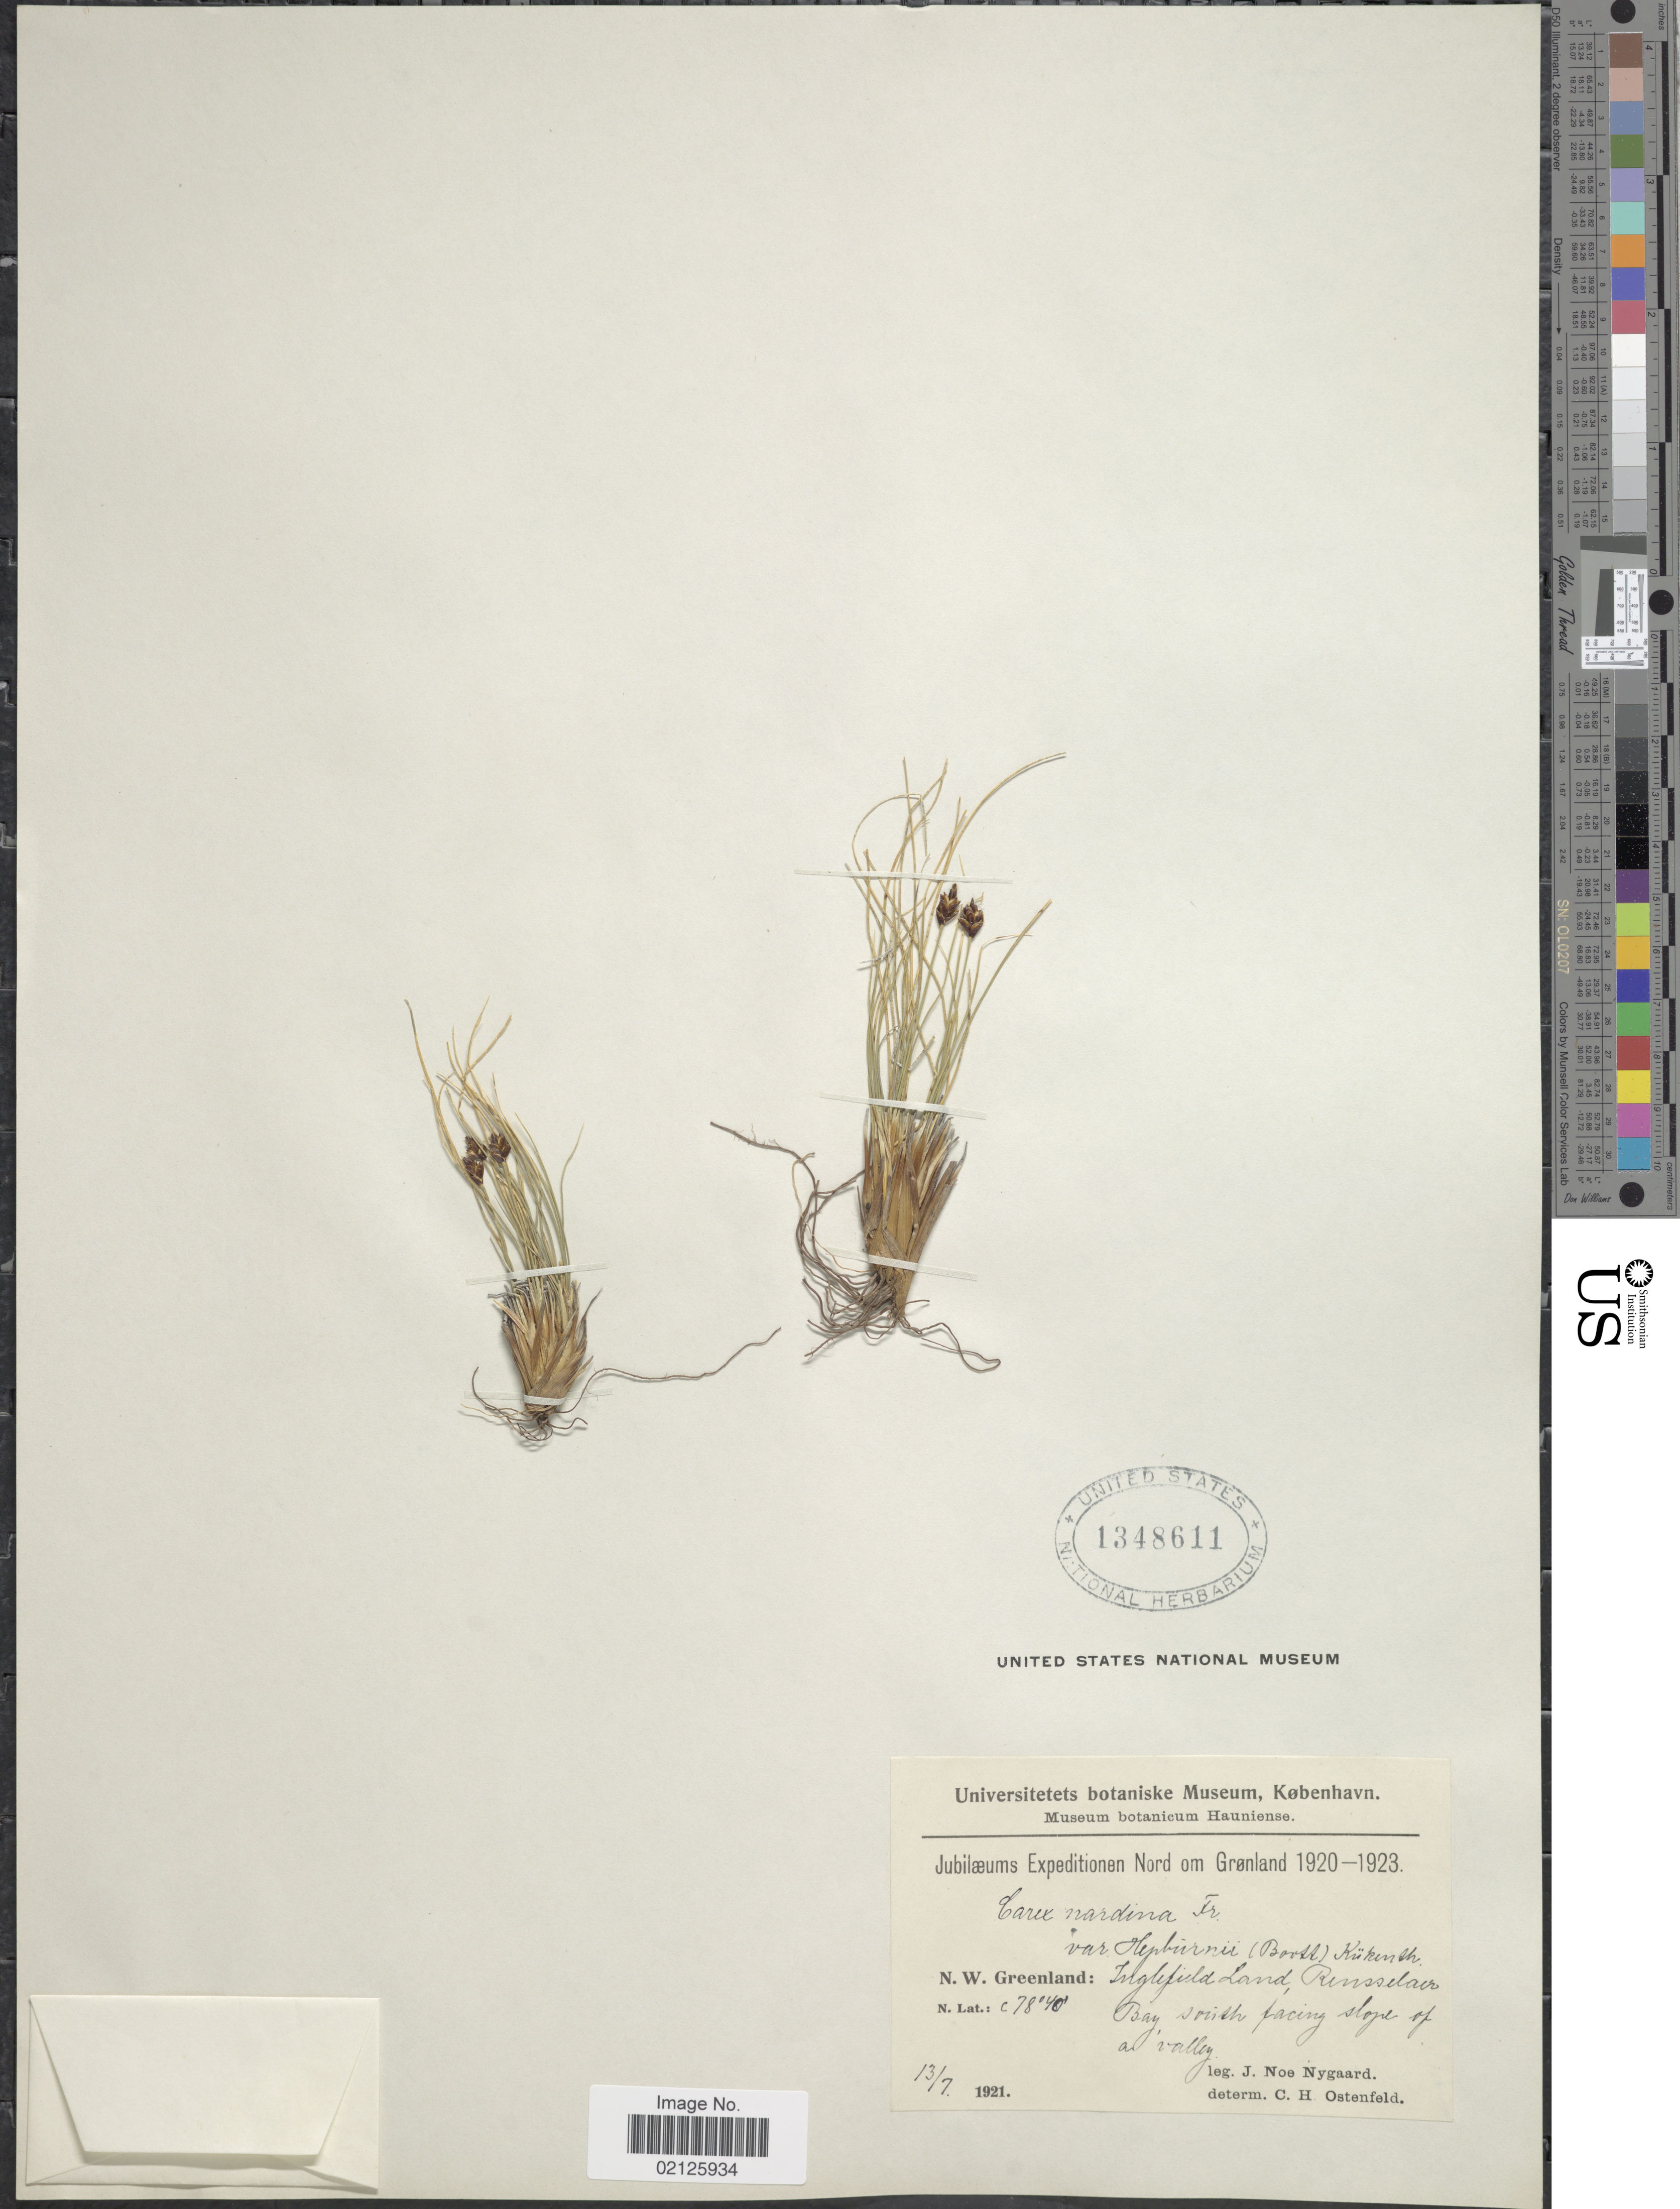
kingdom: Plantae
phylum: Tracheophyta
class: Liliopsida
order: Poales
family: Cyperaceae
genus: Carex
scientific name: Carex nardina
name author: (Hornem.) Fr.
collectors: J. Nygaard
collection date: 1921-07-13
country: Greenland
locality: N. W. Greenland: Inglefield Land, Rensselaer Bay, south facing slope of a valley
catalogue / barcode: US 1348611